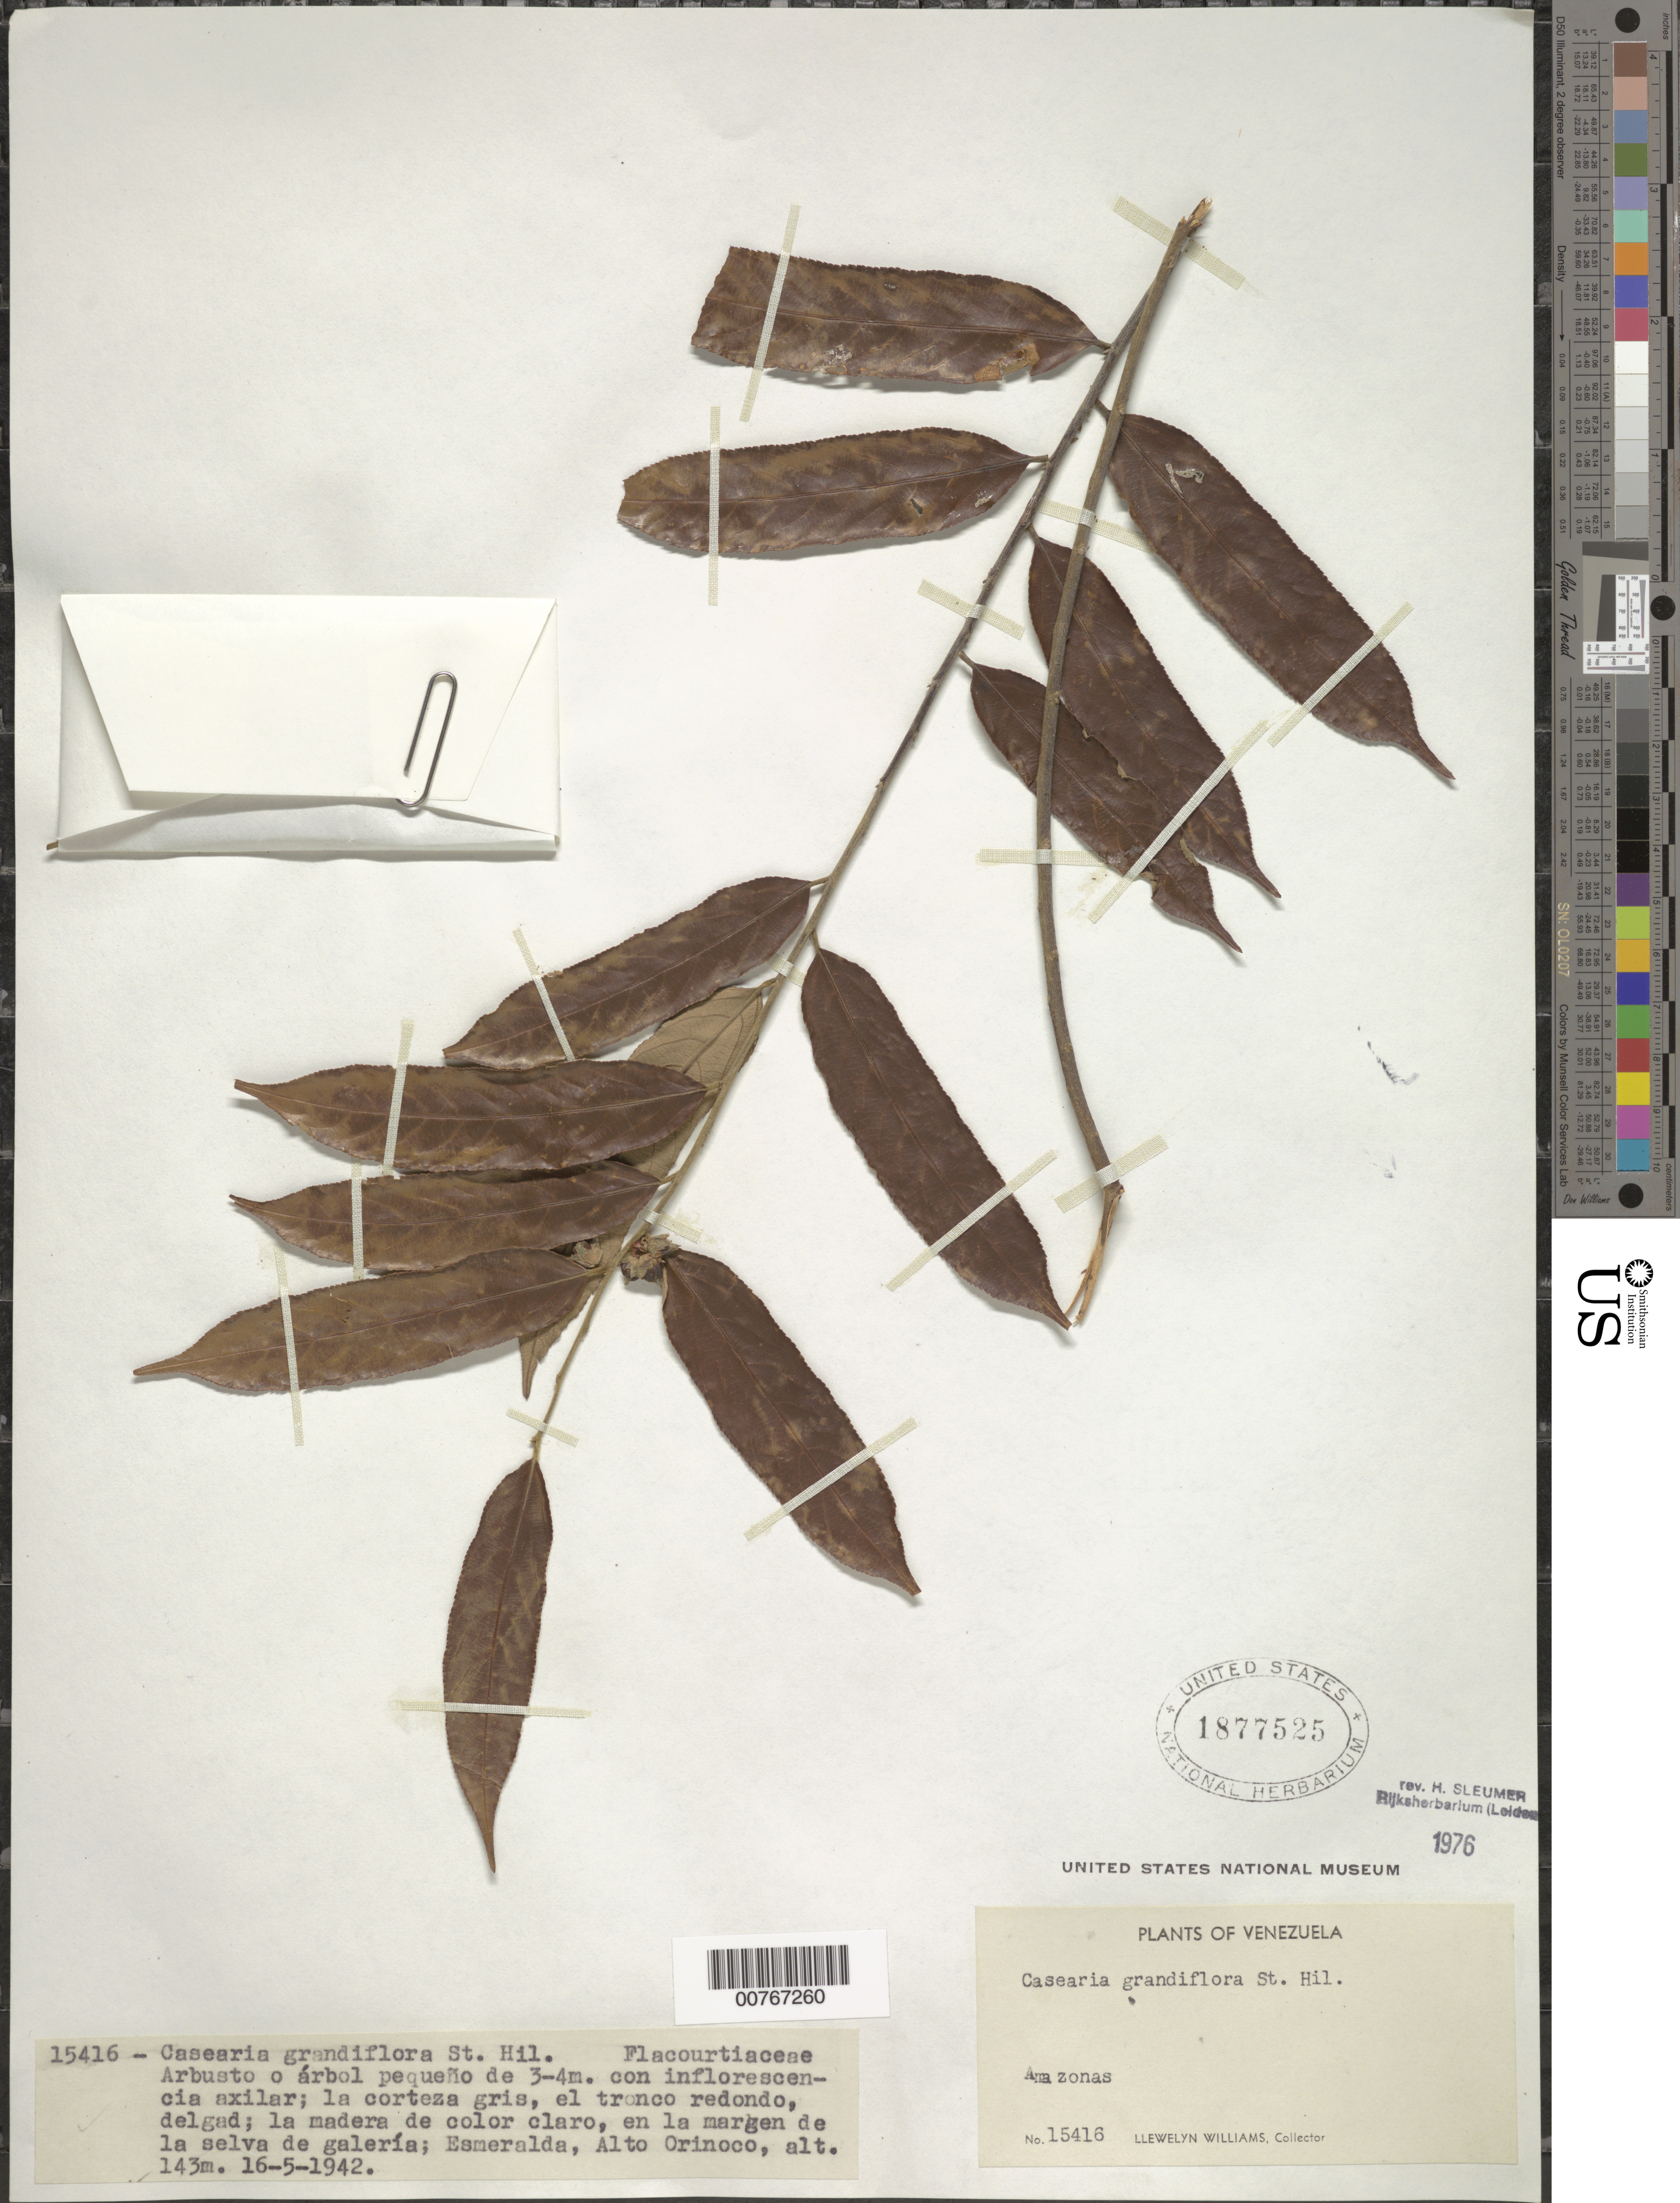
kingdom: Plantae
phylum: Tracheophyta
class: Magnoliopsida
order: Malpighiales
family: Salicaceae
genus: Casearia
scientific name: Casearia grandiflora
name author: Cambess.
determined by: Sleumer, H. O.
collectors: Ll. Williams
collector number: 15416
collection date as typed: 16-May-42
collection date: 1942-05-16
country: Venezuela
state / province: Amazonas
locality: Esmeralda, Alto Orinoco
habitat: Edge of gallery forest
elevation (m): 143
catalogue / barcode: US 1877525